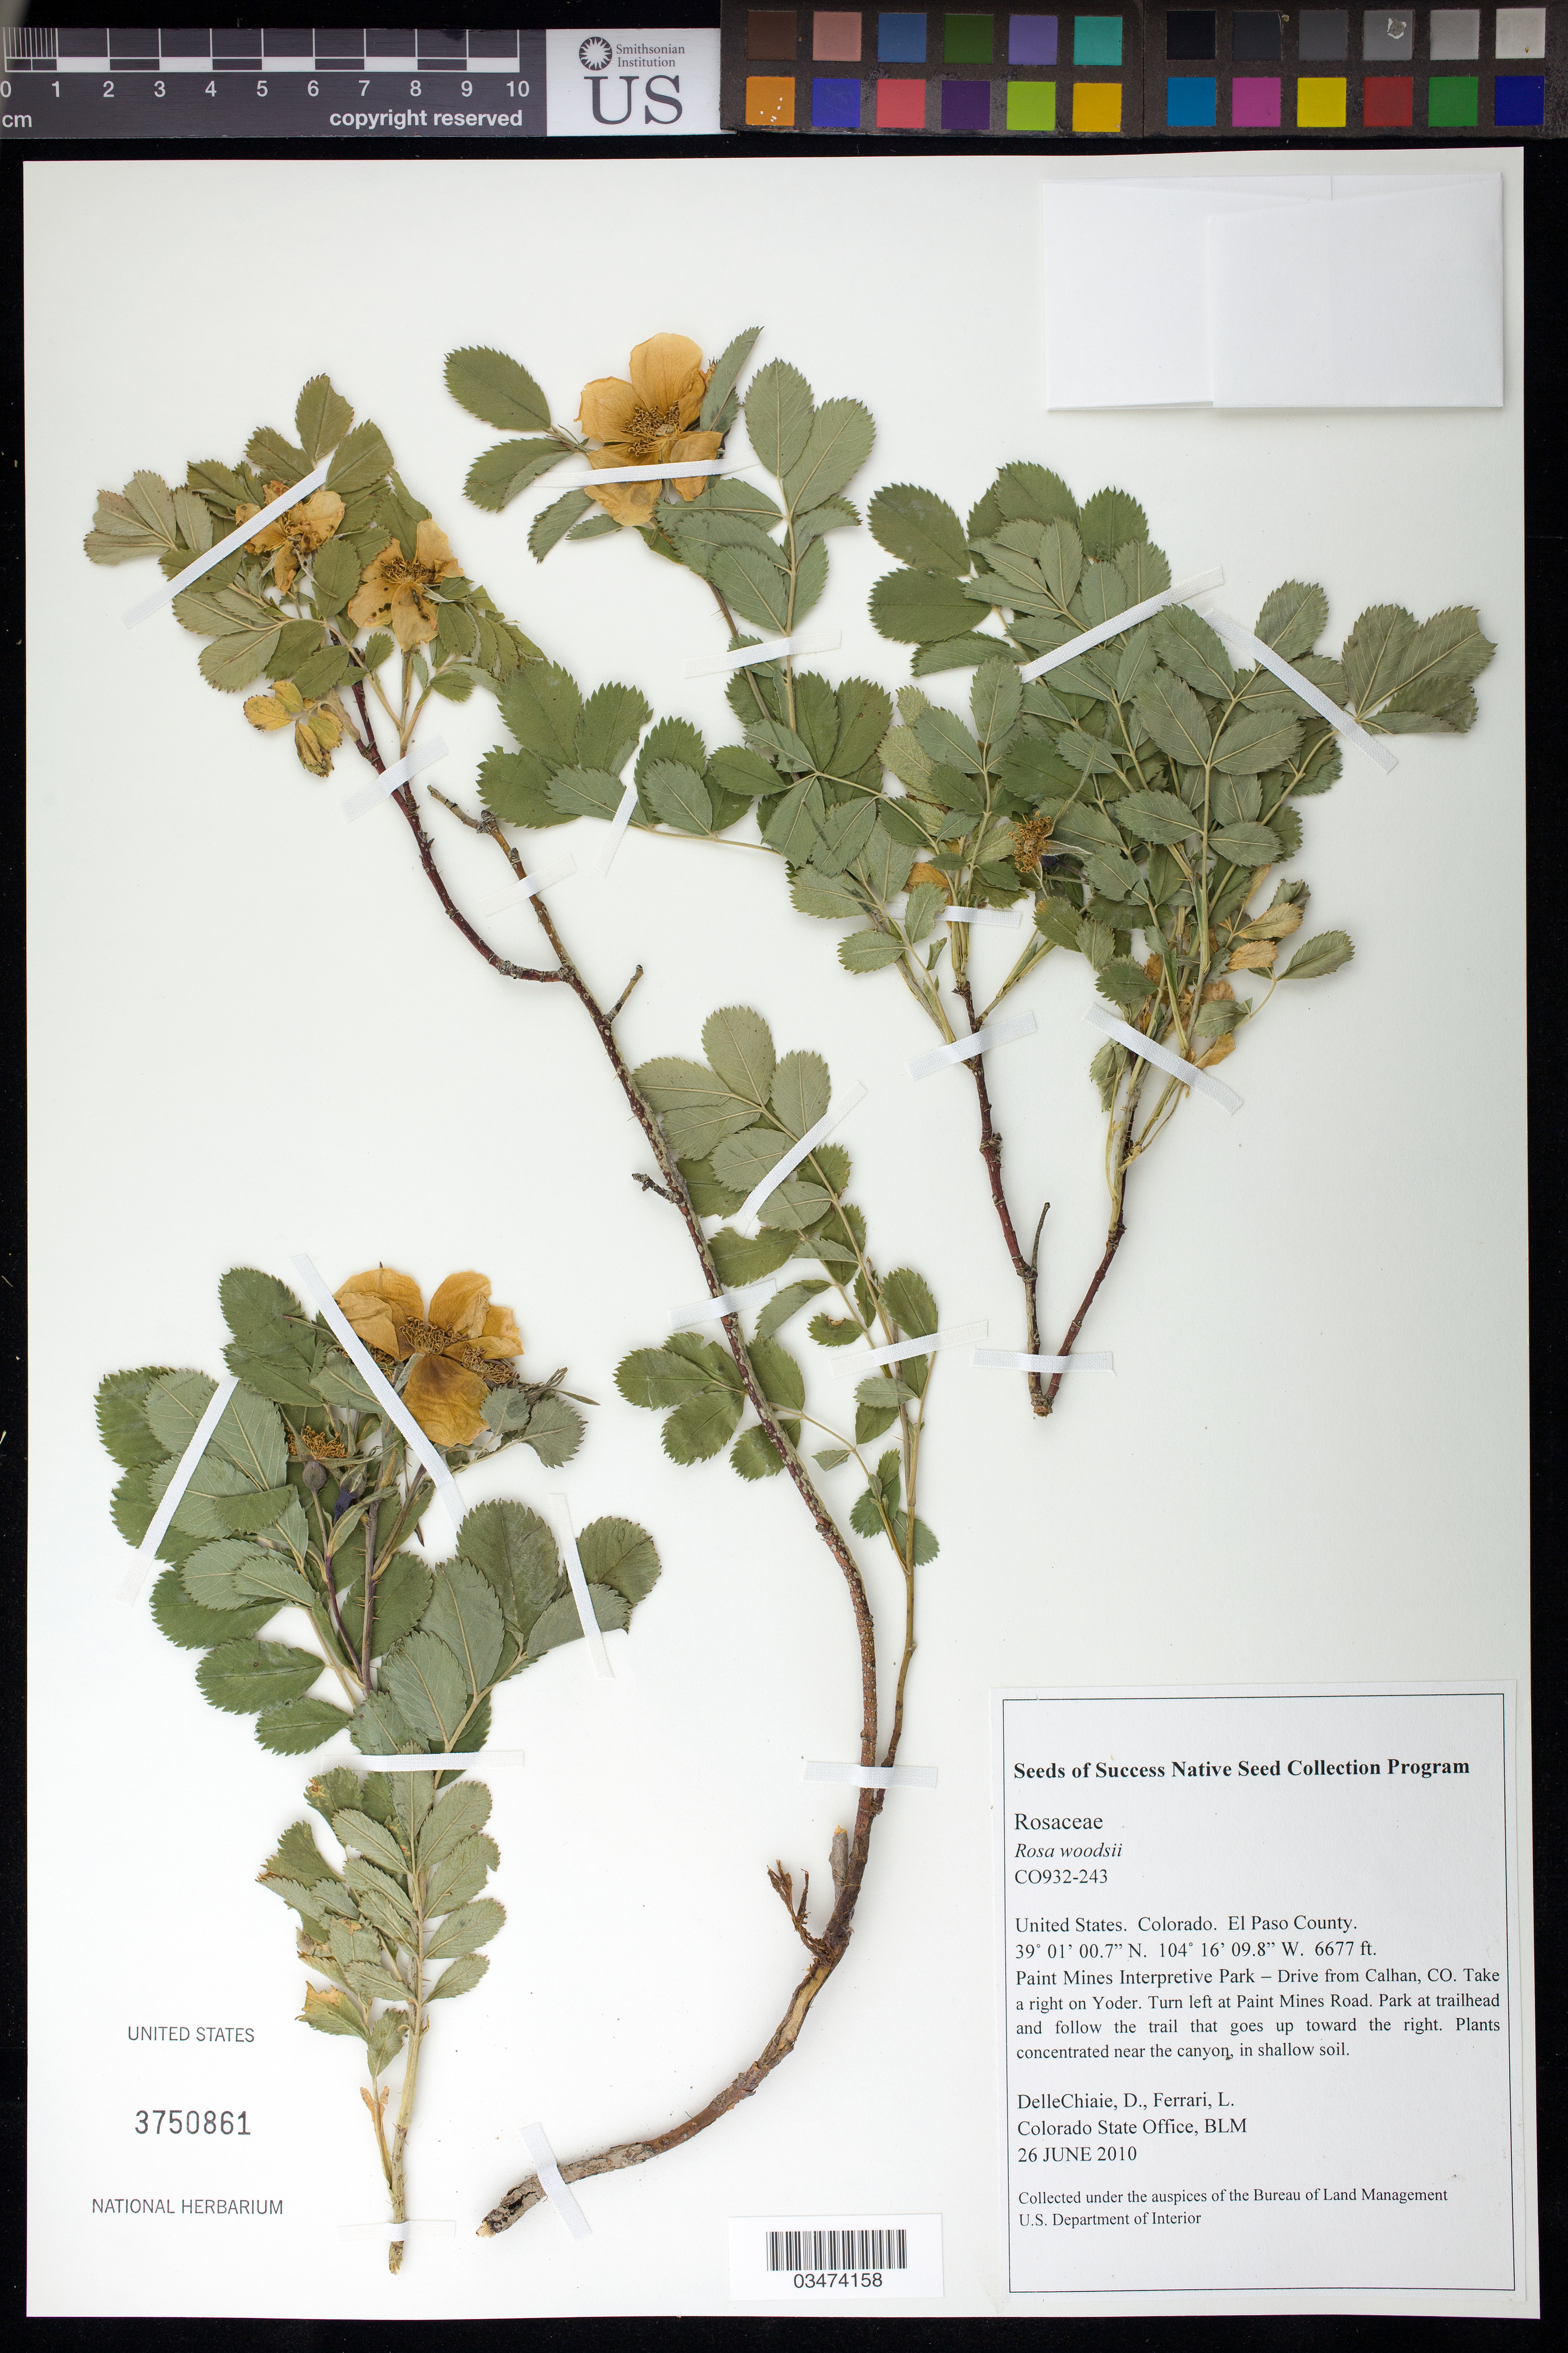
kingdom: Plantae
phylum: Tracheophyta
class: Magnoliopsida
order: Rosales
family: Rosaceae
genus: Rosa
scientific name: Rosa woodsii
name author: Lindl.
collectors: D. DelleChiaie & L. Ferrari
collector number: CO932-243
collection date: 2010-06-26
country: United States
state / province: Colorado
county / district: El Paso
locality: Paint Mines Interpretive Park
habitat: In shallow soil.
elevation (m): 2035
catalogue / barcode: US 3750861